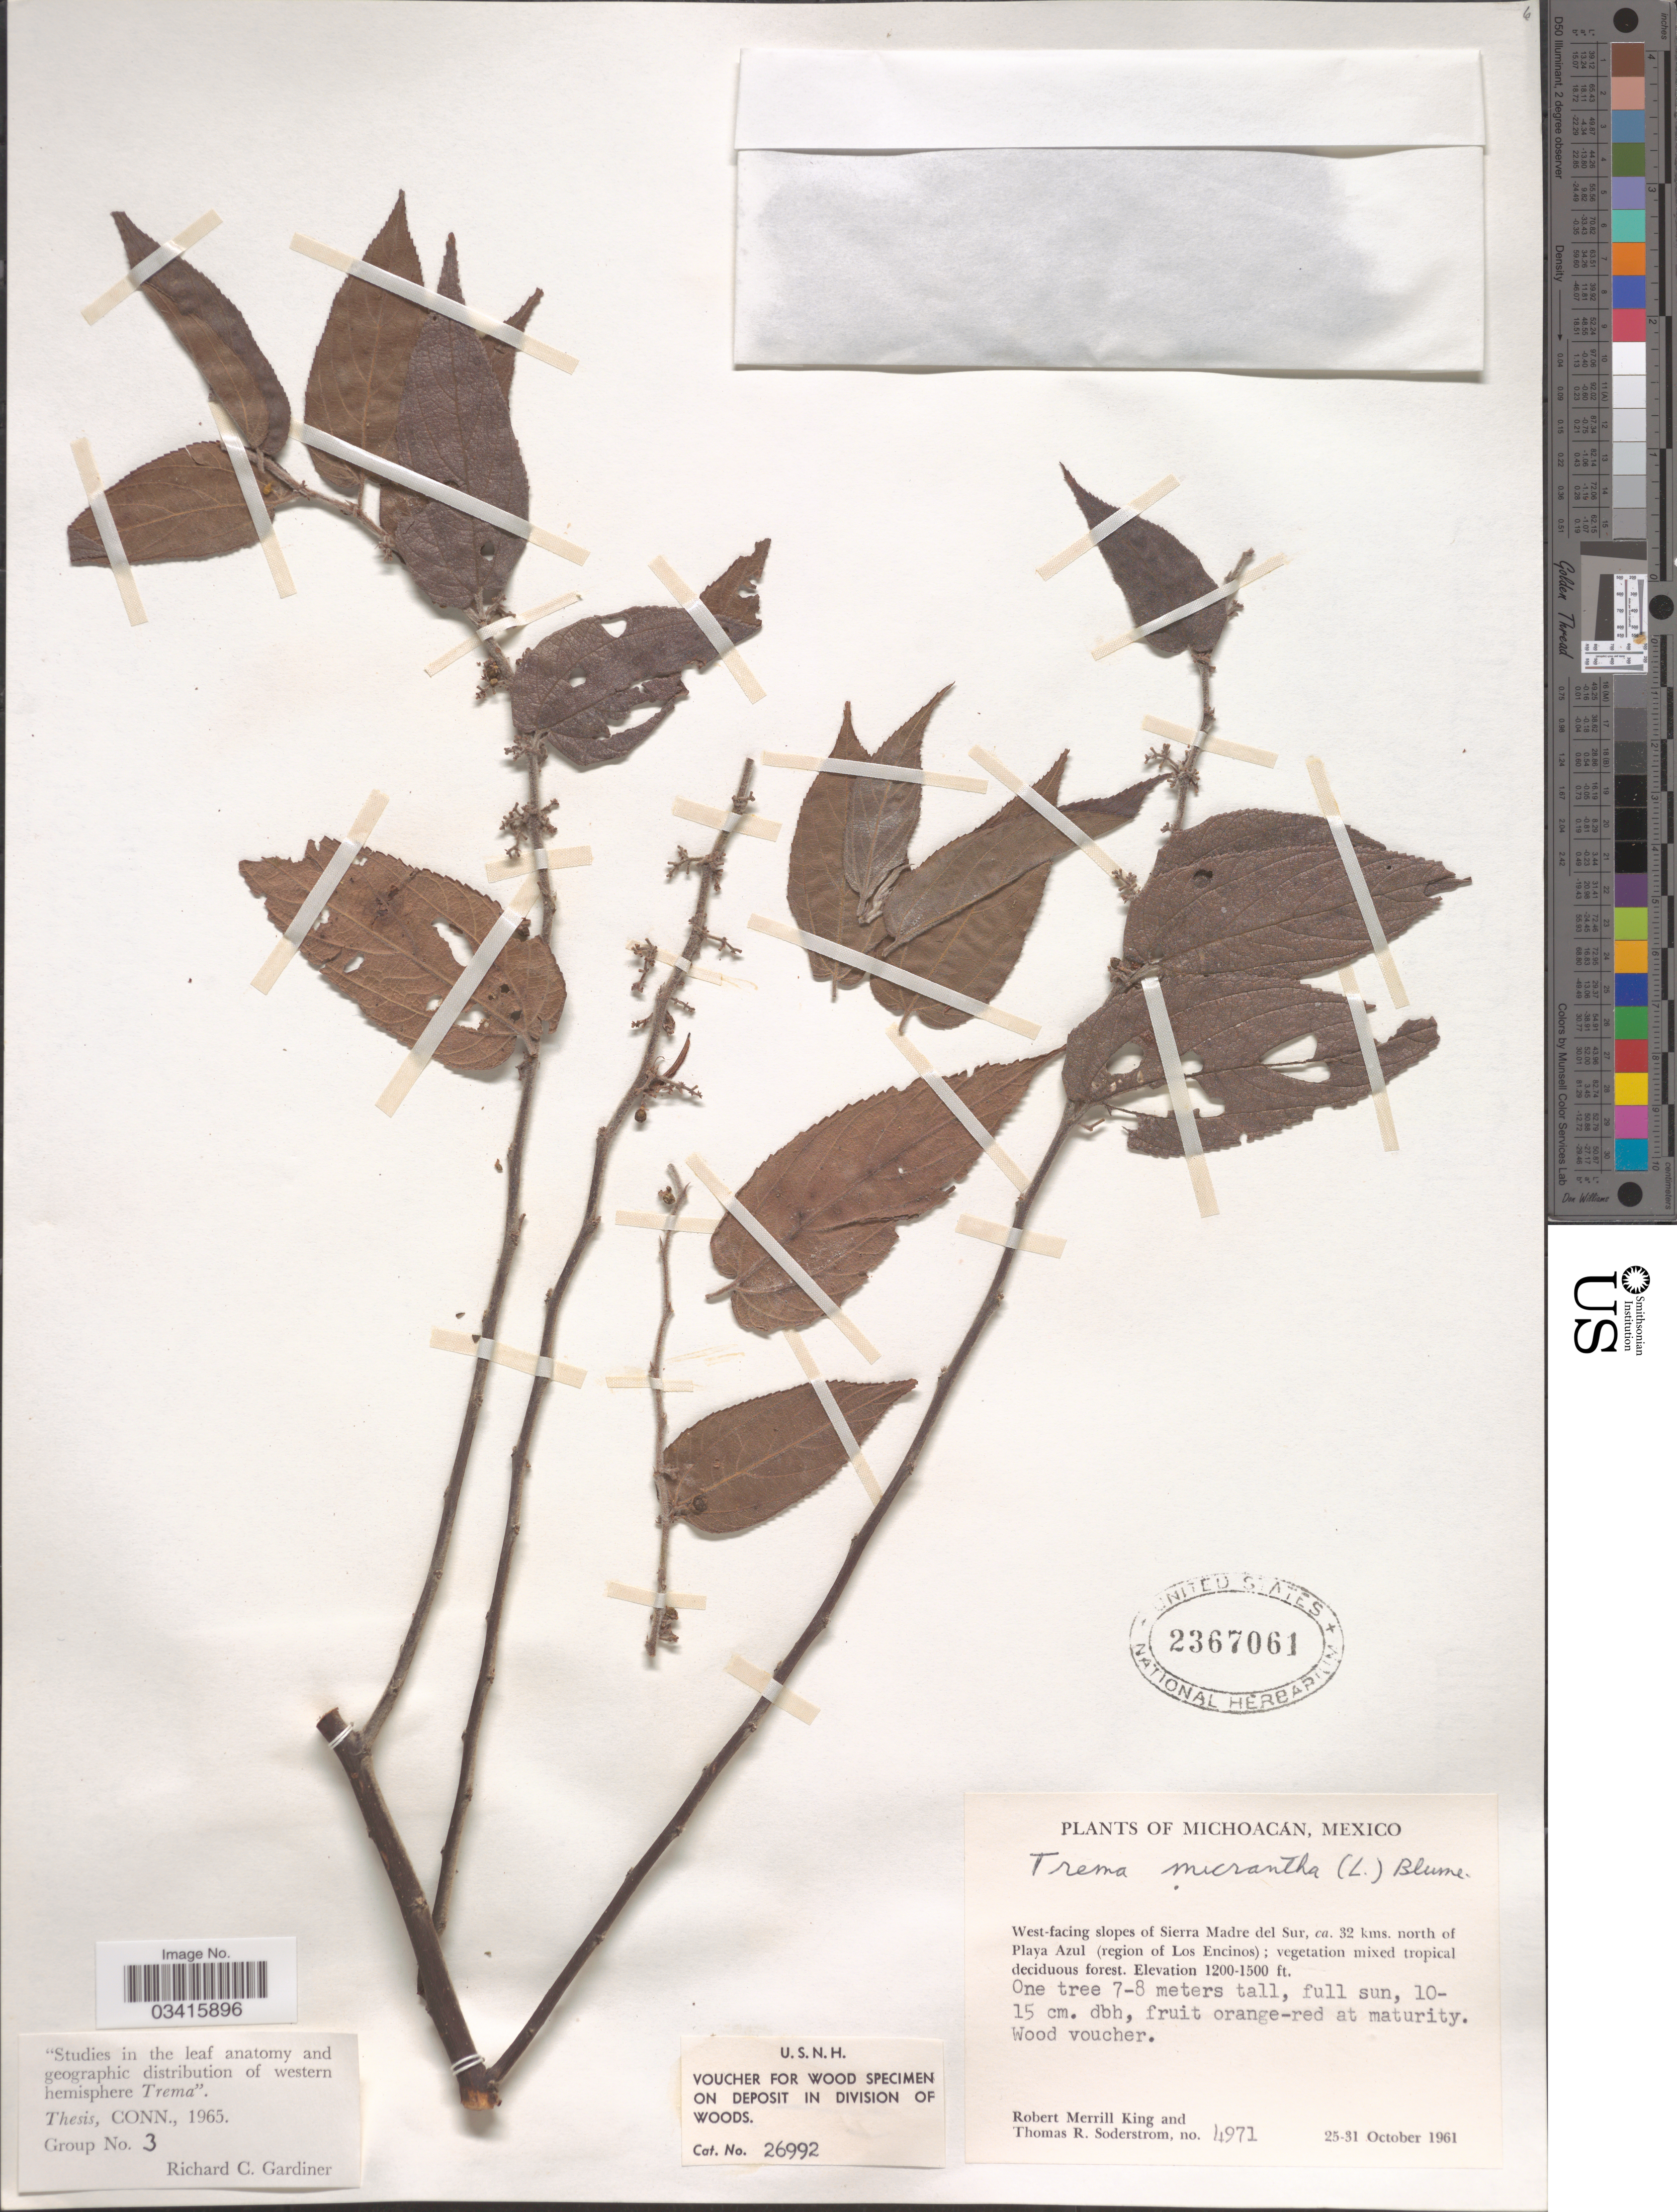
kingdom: Plantae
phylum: Tracheophyta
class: Magnoliopsida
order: Rosales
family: Cannabaceae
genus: Trema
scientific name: Trema micranthum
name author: (L.) Blume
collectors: R. M. King & T. R. Soderstrom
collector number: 4971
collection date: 1961-10-25/1961-10-31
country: Mexico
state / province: Michoacán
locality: West-facing slopes of Sierra Madre del Sur, ca. 32 kms. north of Playa Azul (region of Los Encinos).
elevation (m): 366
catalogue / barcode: US 2367061